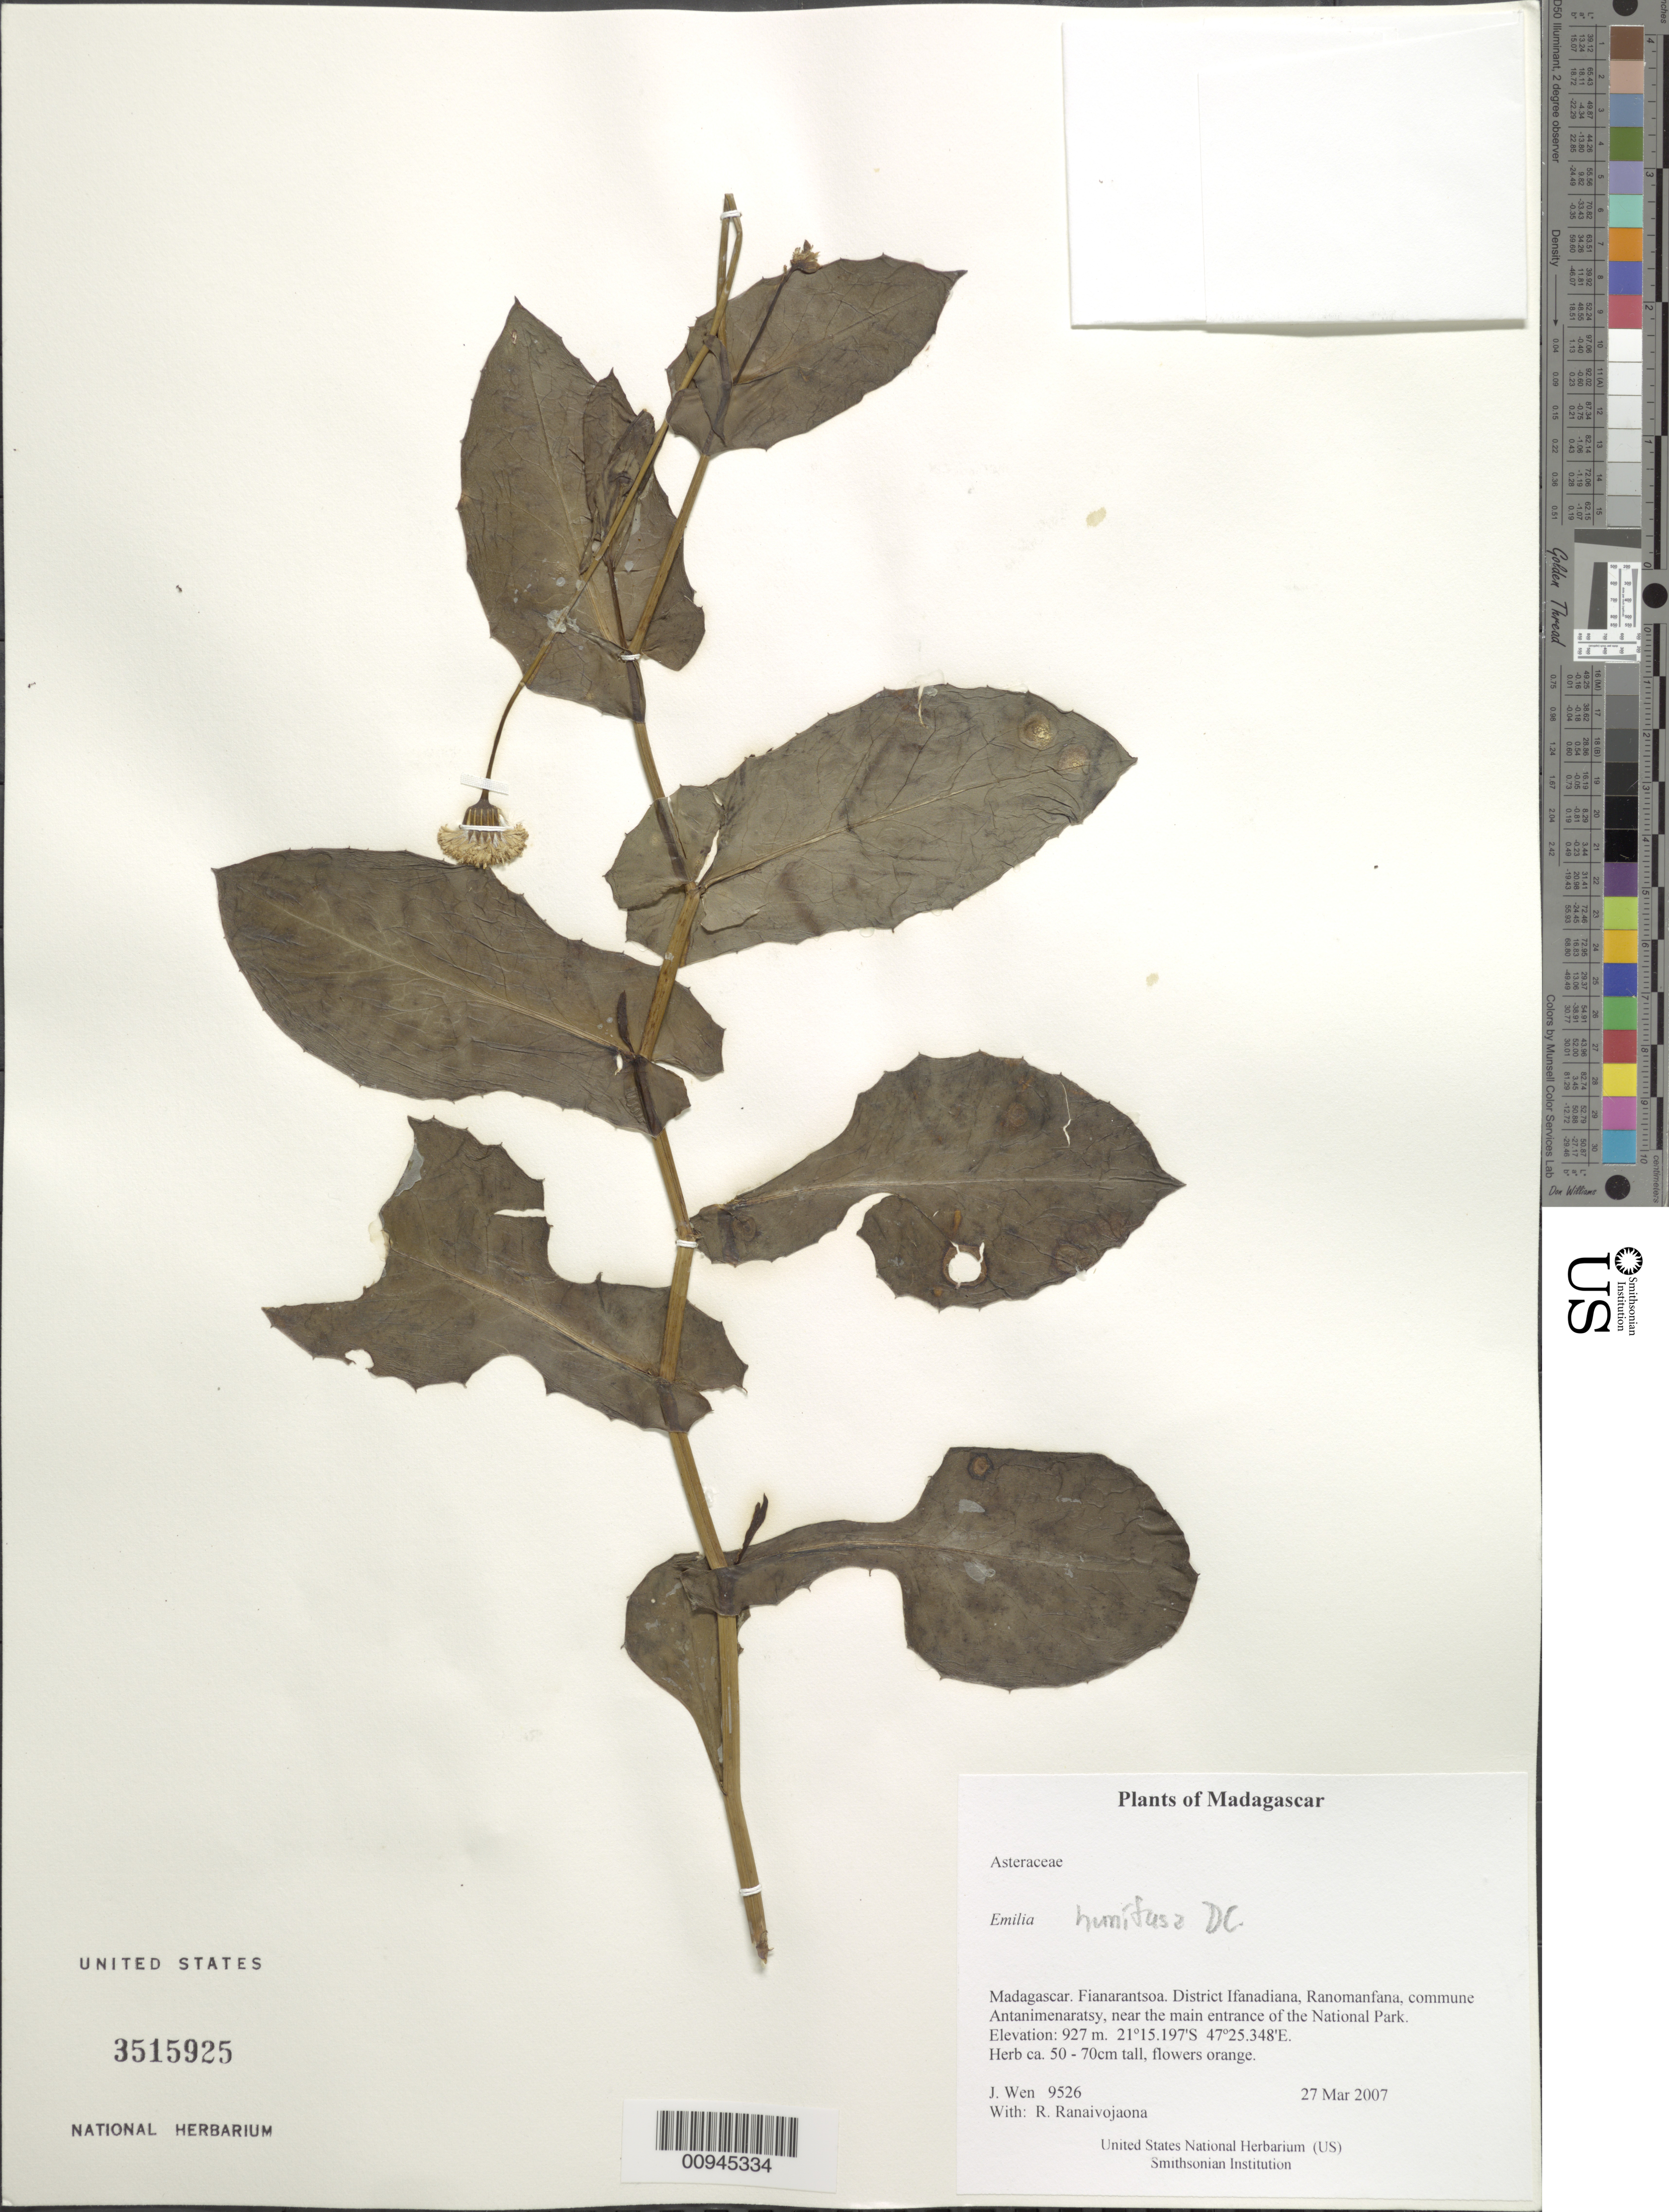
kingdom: Plantae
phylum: Tracheophyta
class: Magnoliopsida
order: Asterales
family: Asteraceae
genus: Emilia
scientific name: Emilia humifusa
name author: DC.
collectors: J. Wen & R. Ranaivojaona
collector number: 9526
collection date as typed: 27 Mar 2007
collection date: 2007-03-27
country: Madagascar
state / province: Vatovavy Fitovinany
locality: District Ifanadiana, Ranomanfana, commune Antanimenaratsy, near the main entrance of the National Park.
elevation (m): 927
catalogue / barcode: US 3515925